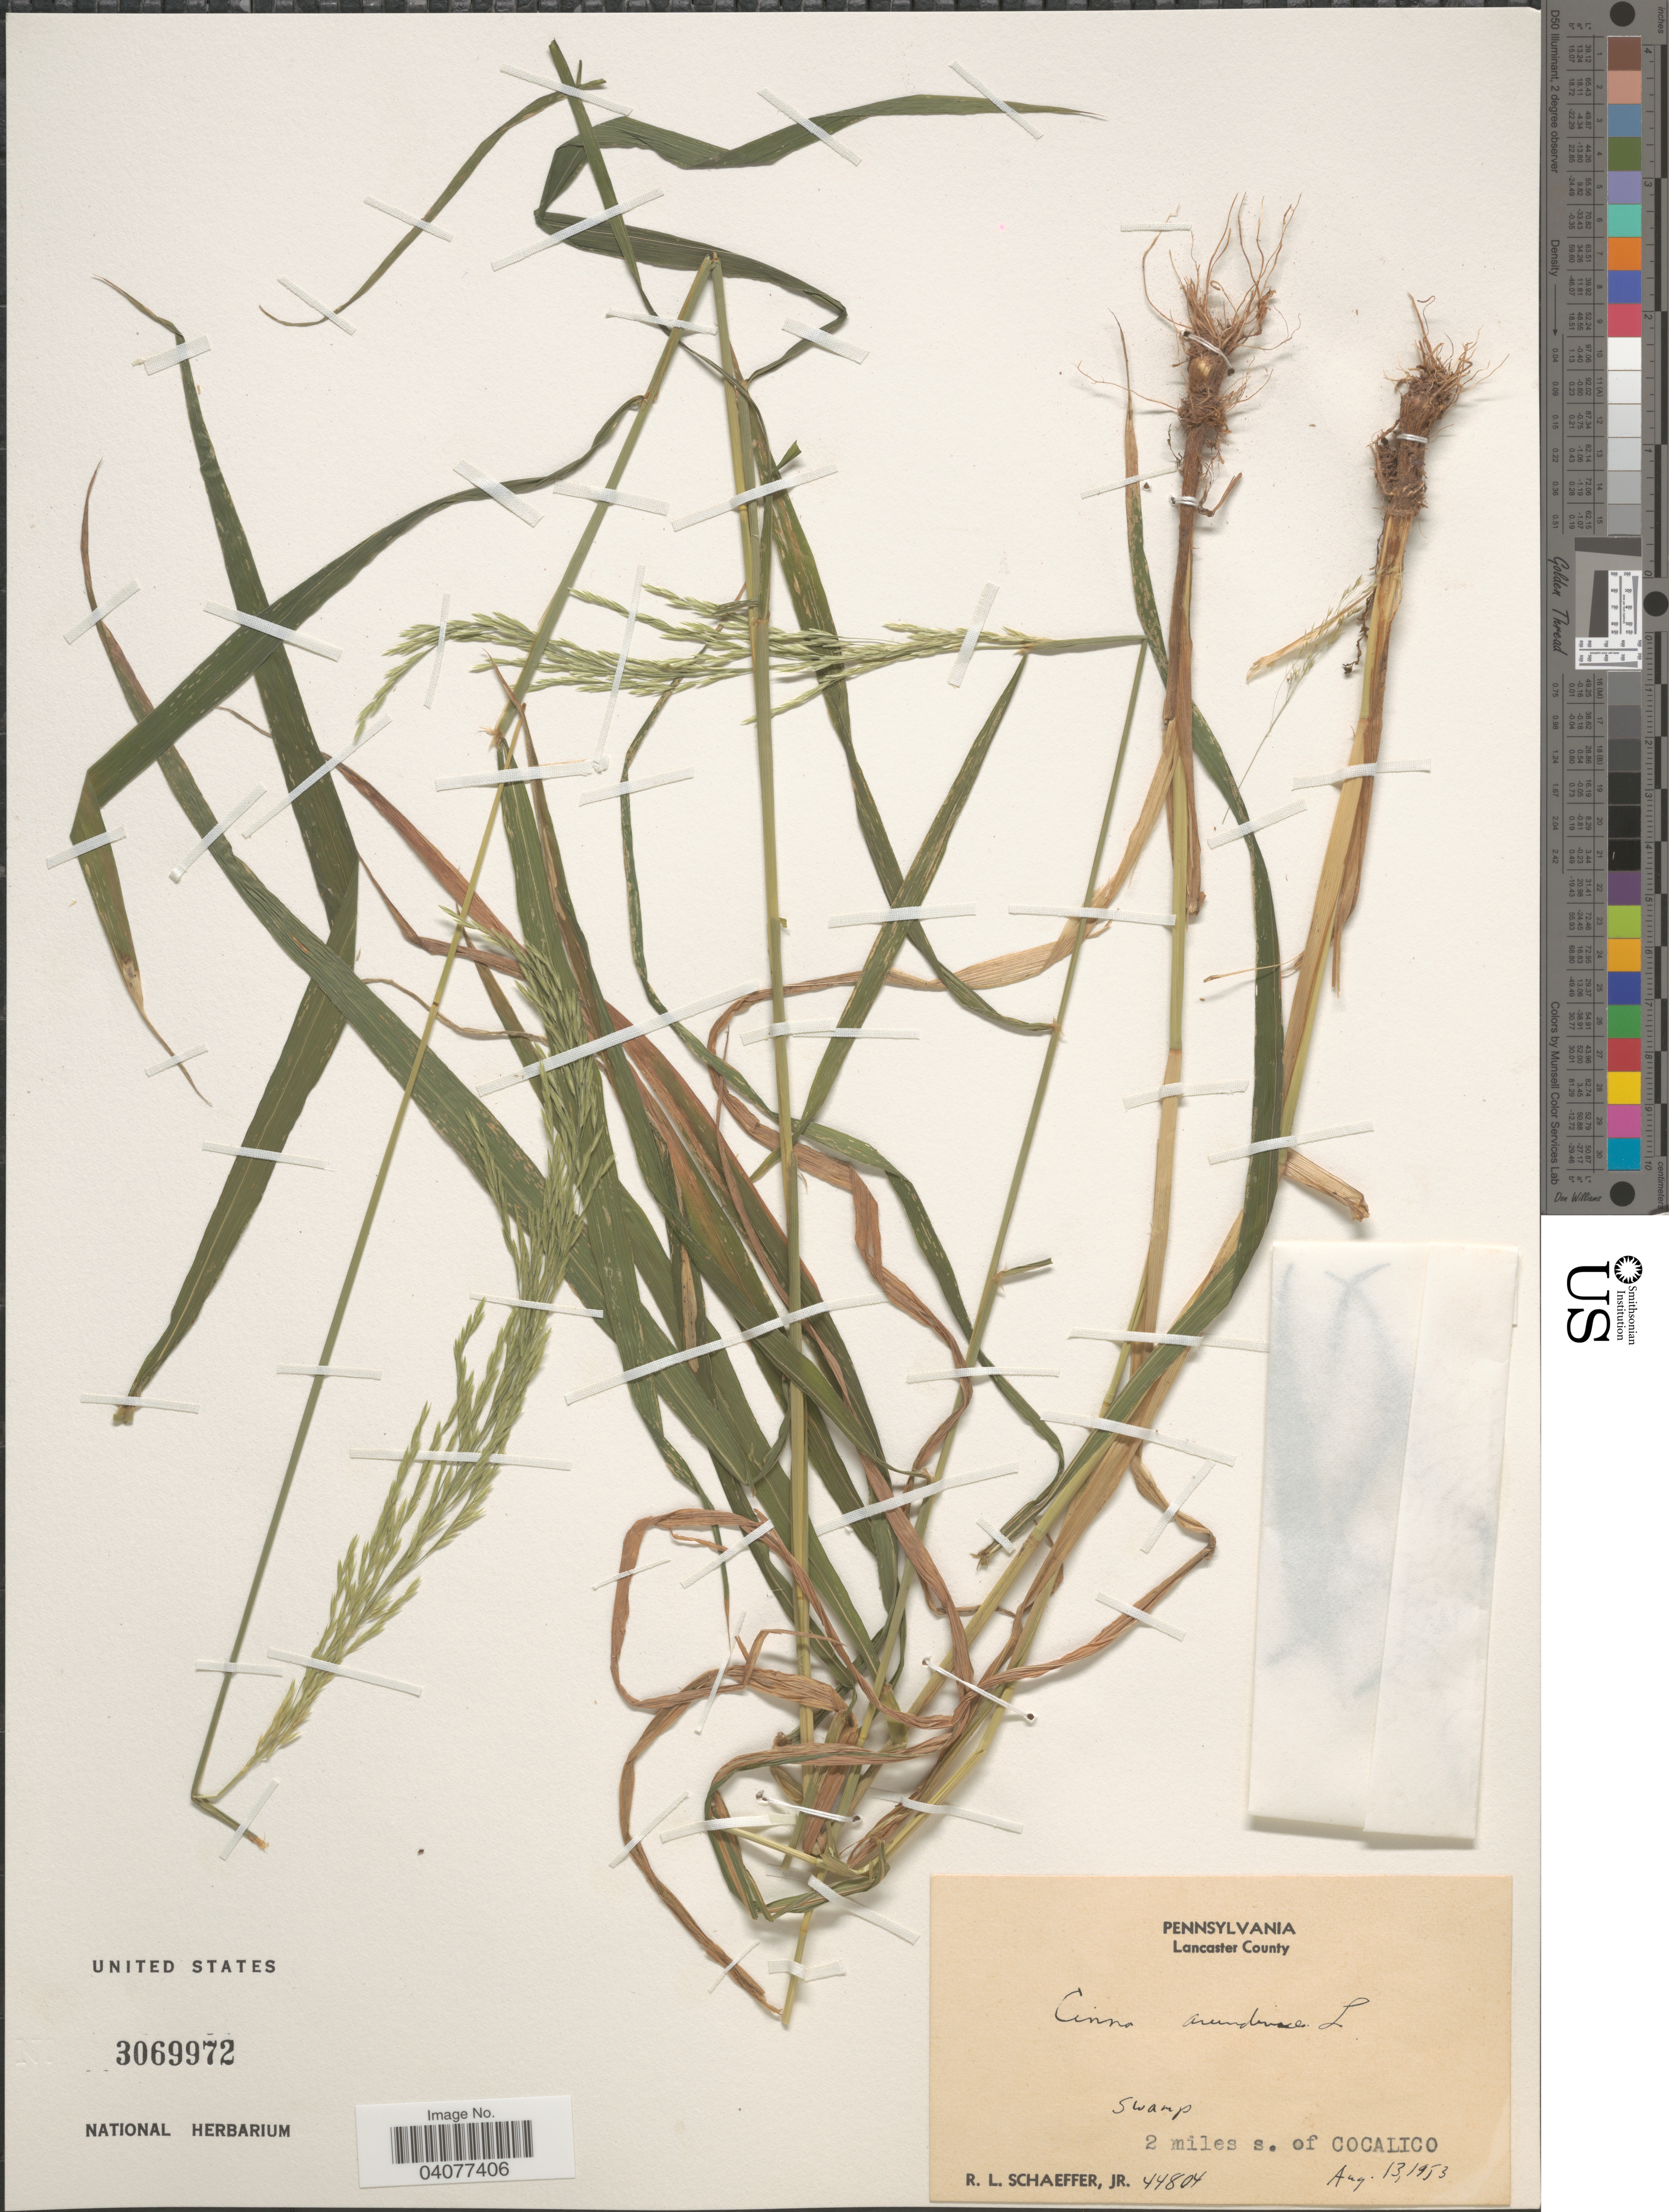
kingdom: Plantae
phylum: Tracheophyta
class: Liliopsida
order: Poales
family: Poaceae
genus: Cinna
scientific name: Cinna arundinacea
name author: L.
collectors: R. L. Schaeffer Jr.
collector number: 44804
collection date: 1953-08-13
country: United States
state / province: Pennsylvania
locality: Lancaster County. 2 miles s. of Cocalico.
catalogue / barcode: US 3069972